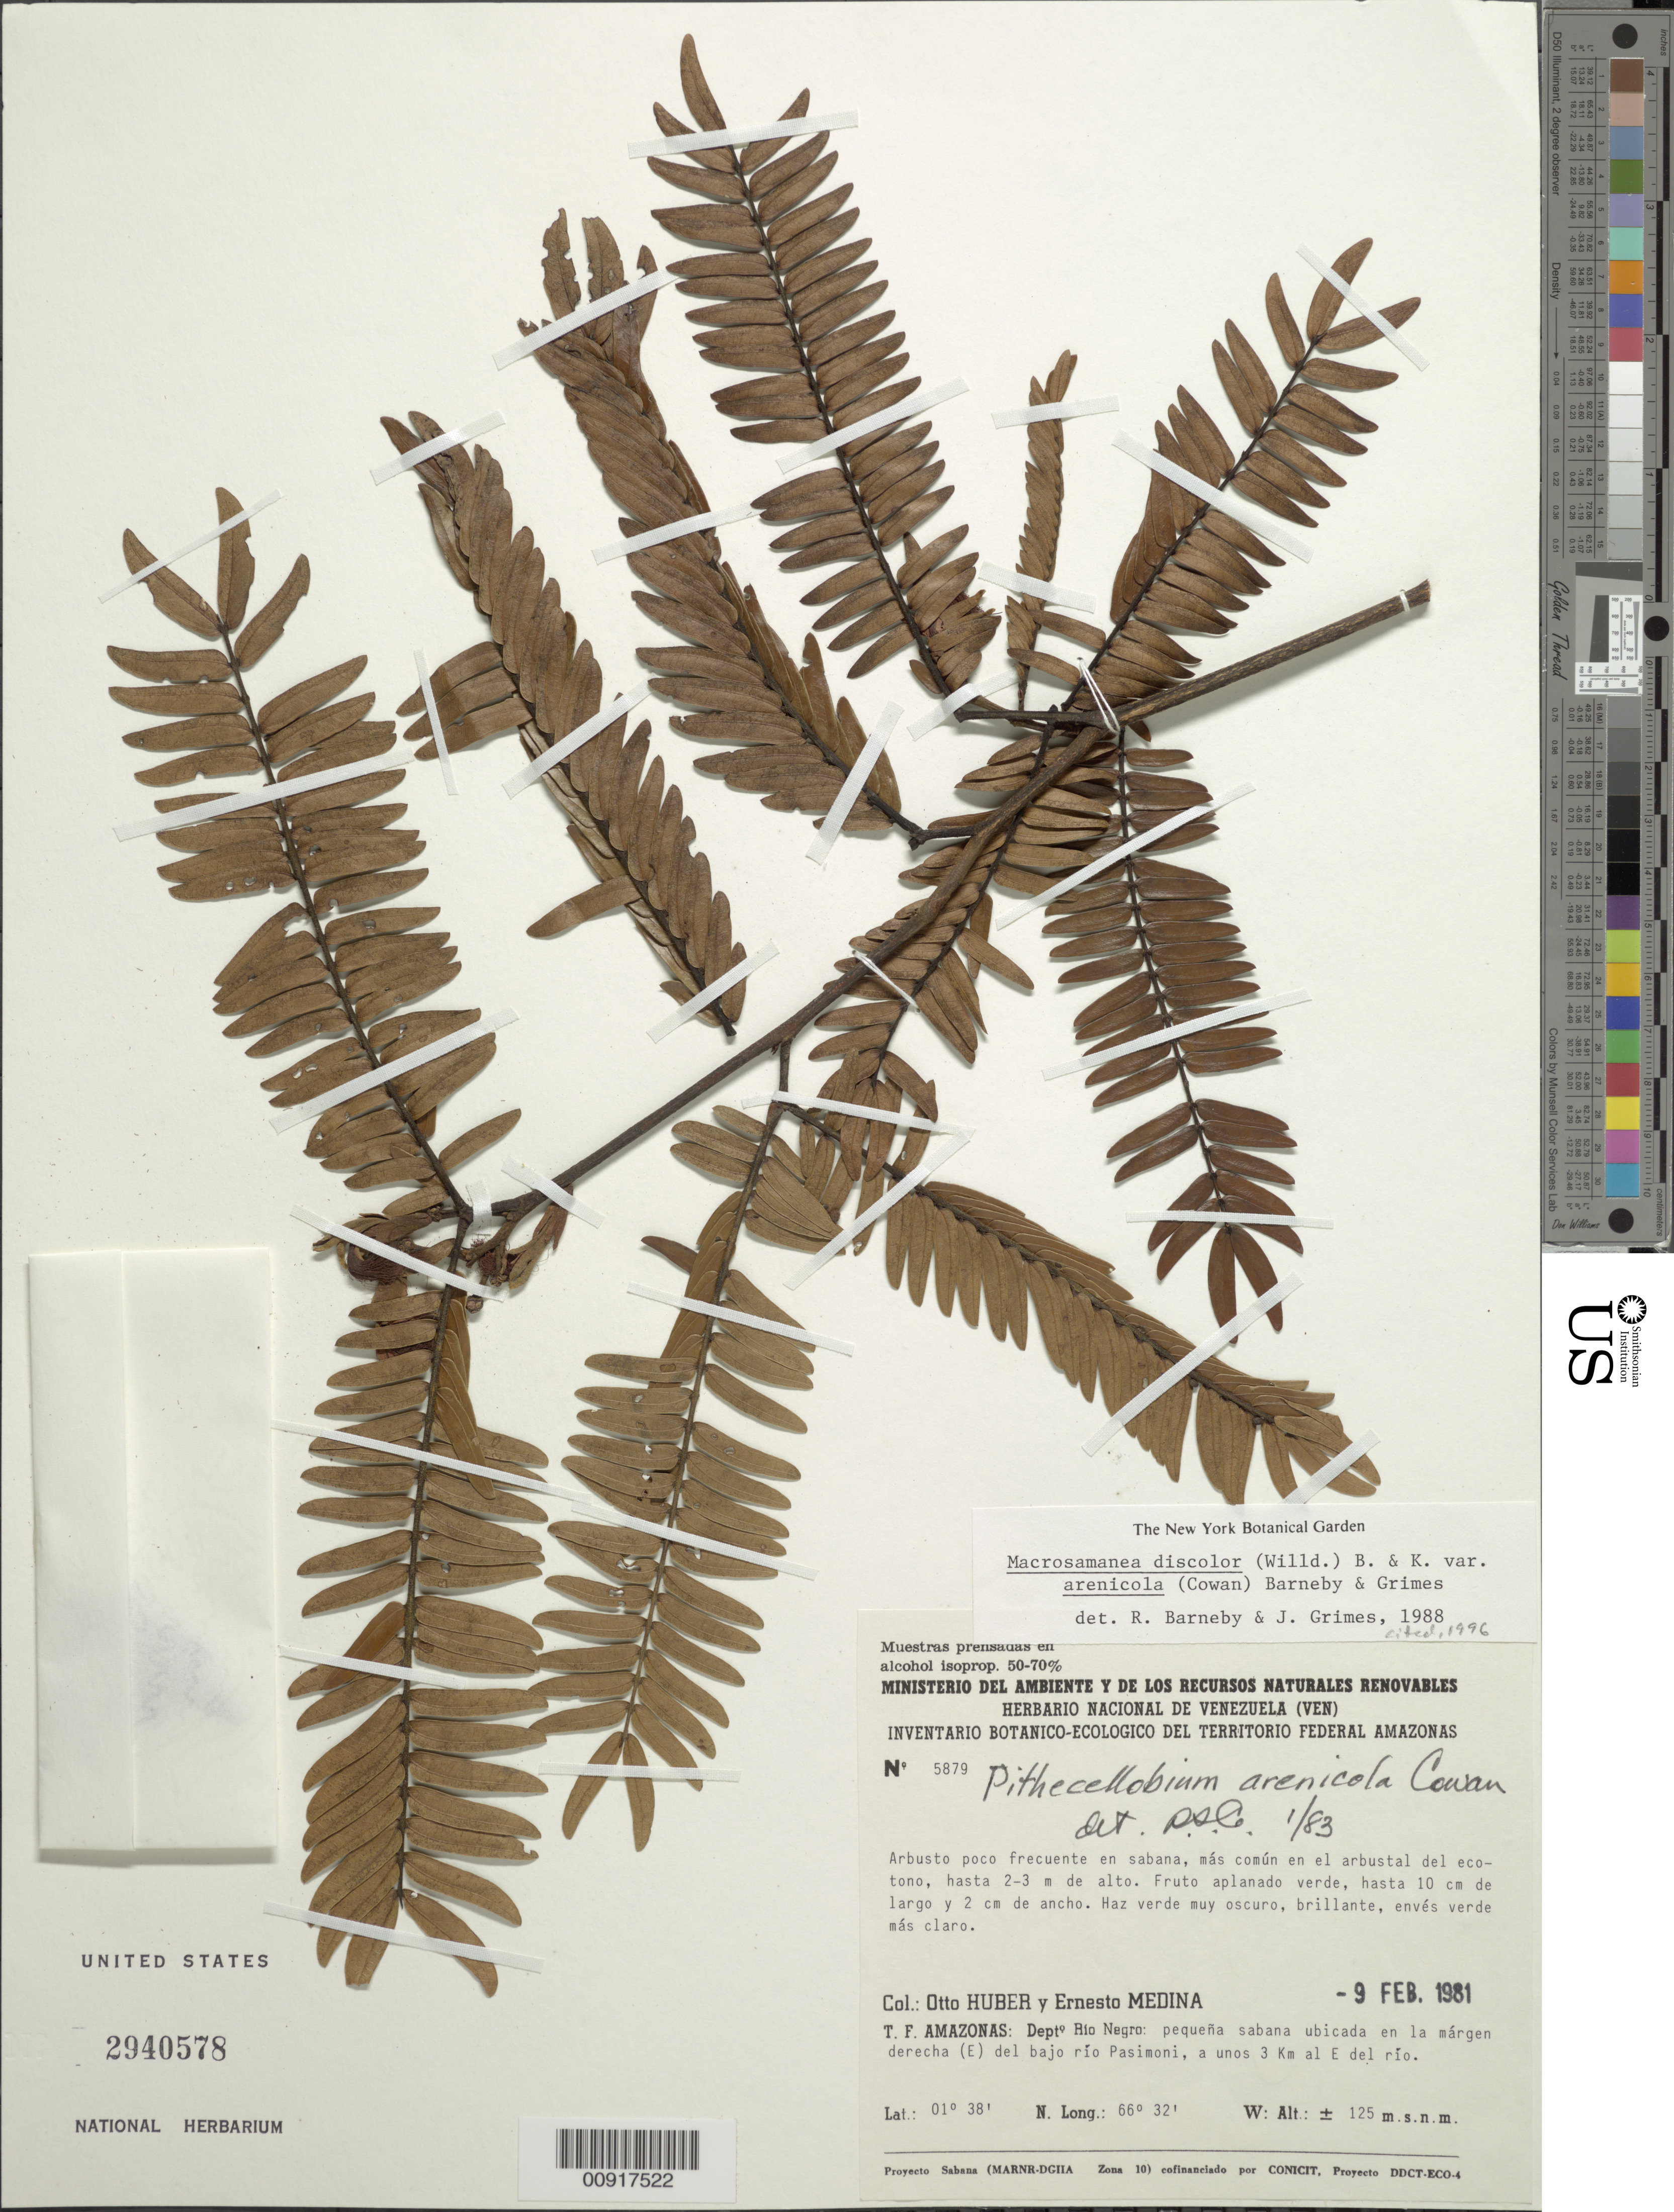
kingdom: Plantae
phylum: Tracheophyta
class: Magnoliopsida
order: Fabales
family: Fabaceae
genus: Macrosamanea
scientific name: Macrosamanea discolor var. arenicola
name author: (R.S. Cowan) Barneby & J.W. Grimes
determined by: Barneby, R. C.; Grimes, J. W.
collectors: O. Huber & E. Medina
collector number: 5879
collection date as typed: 9-Feb-81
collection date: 1981-02-09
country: Venezuela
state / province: Amazonas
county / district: Río Negro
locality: Bajo Río Siapa, en la margen derecha, a unos 3 km al E del Río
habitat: Pequena sabana ubicada en la margen del bajo rio; en el arbustal del ecotono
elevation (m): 125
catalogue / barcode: US 2940578